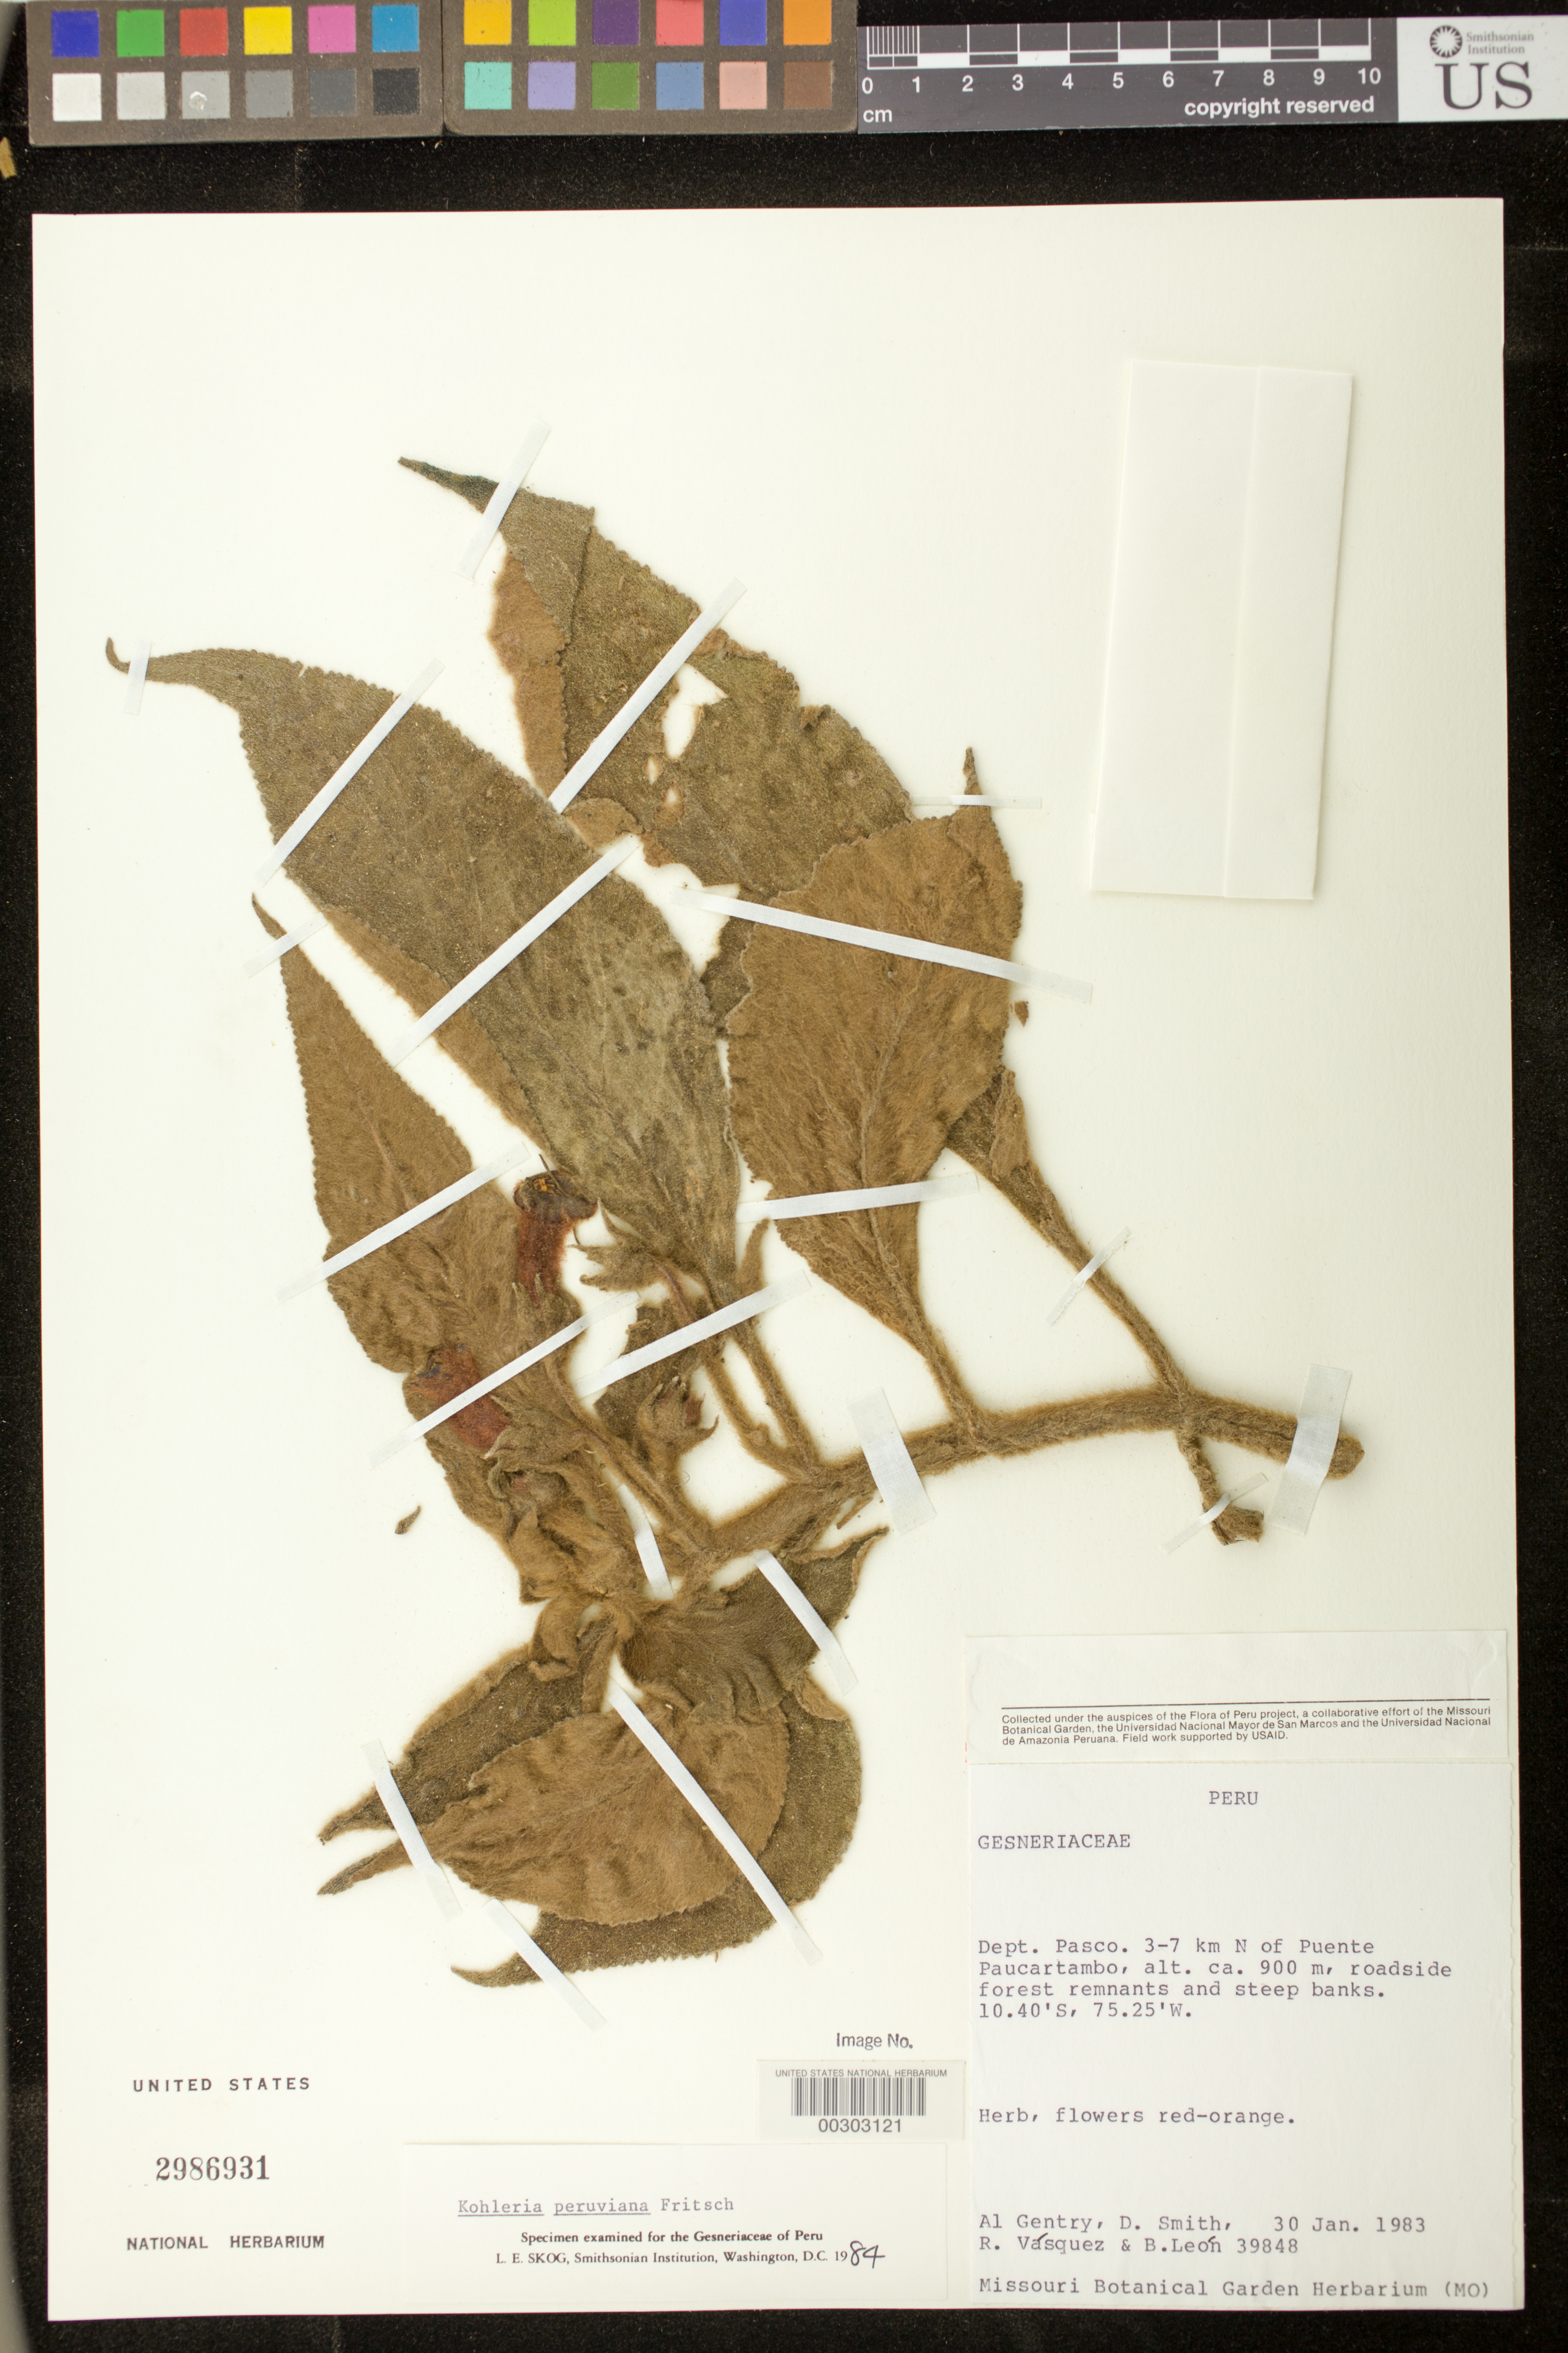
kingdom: Plantae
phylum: Tracheophyta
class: Magnoliopsida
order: Lamiales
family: Gesneriaceae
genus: Kohleria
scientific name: Kohleria peruviana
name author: Fritsch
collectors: A. H. Gentry, D. Smith, R. Vásquez & B. De Leon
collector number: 39848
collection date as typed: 30 Jan 1983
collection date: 1983-01-30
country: Peru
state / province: Pasco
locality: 3-7 km N of Puente Paucartambo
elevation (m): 900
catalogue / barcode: US 2986931